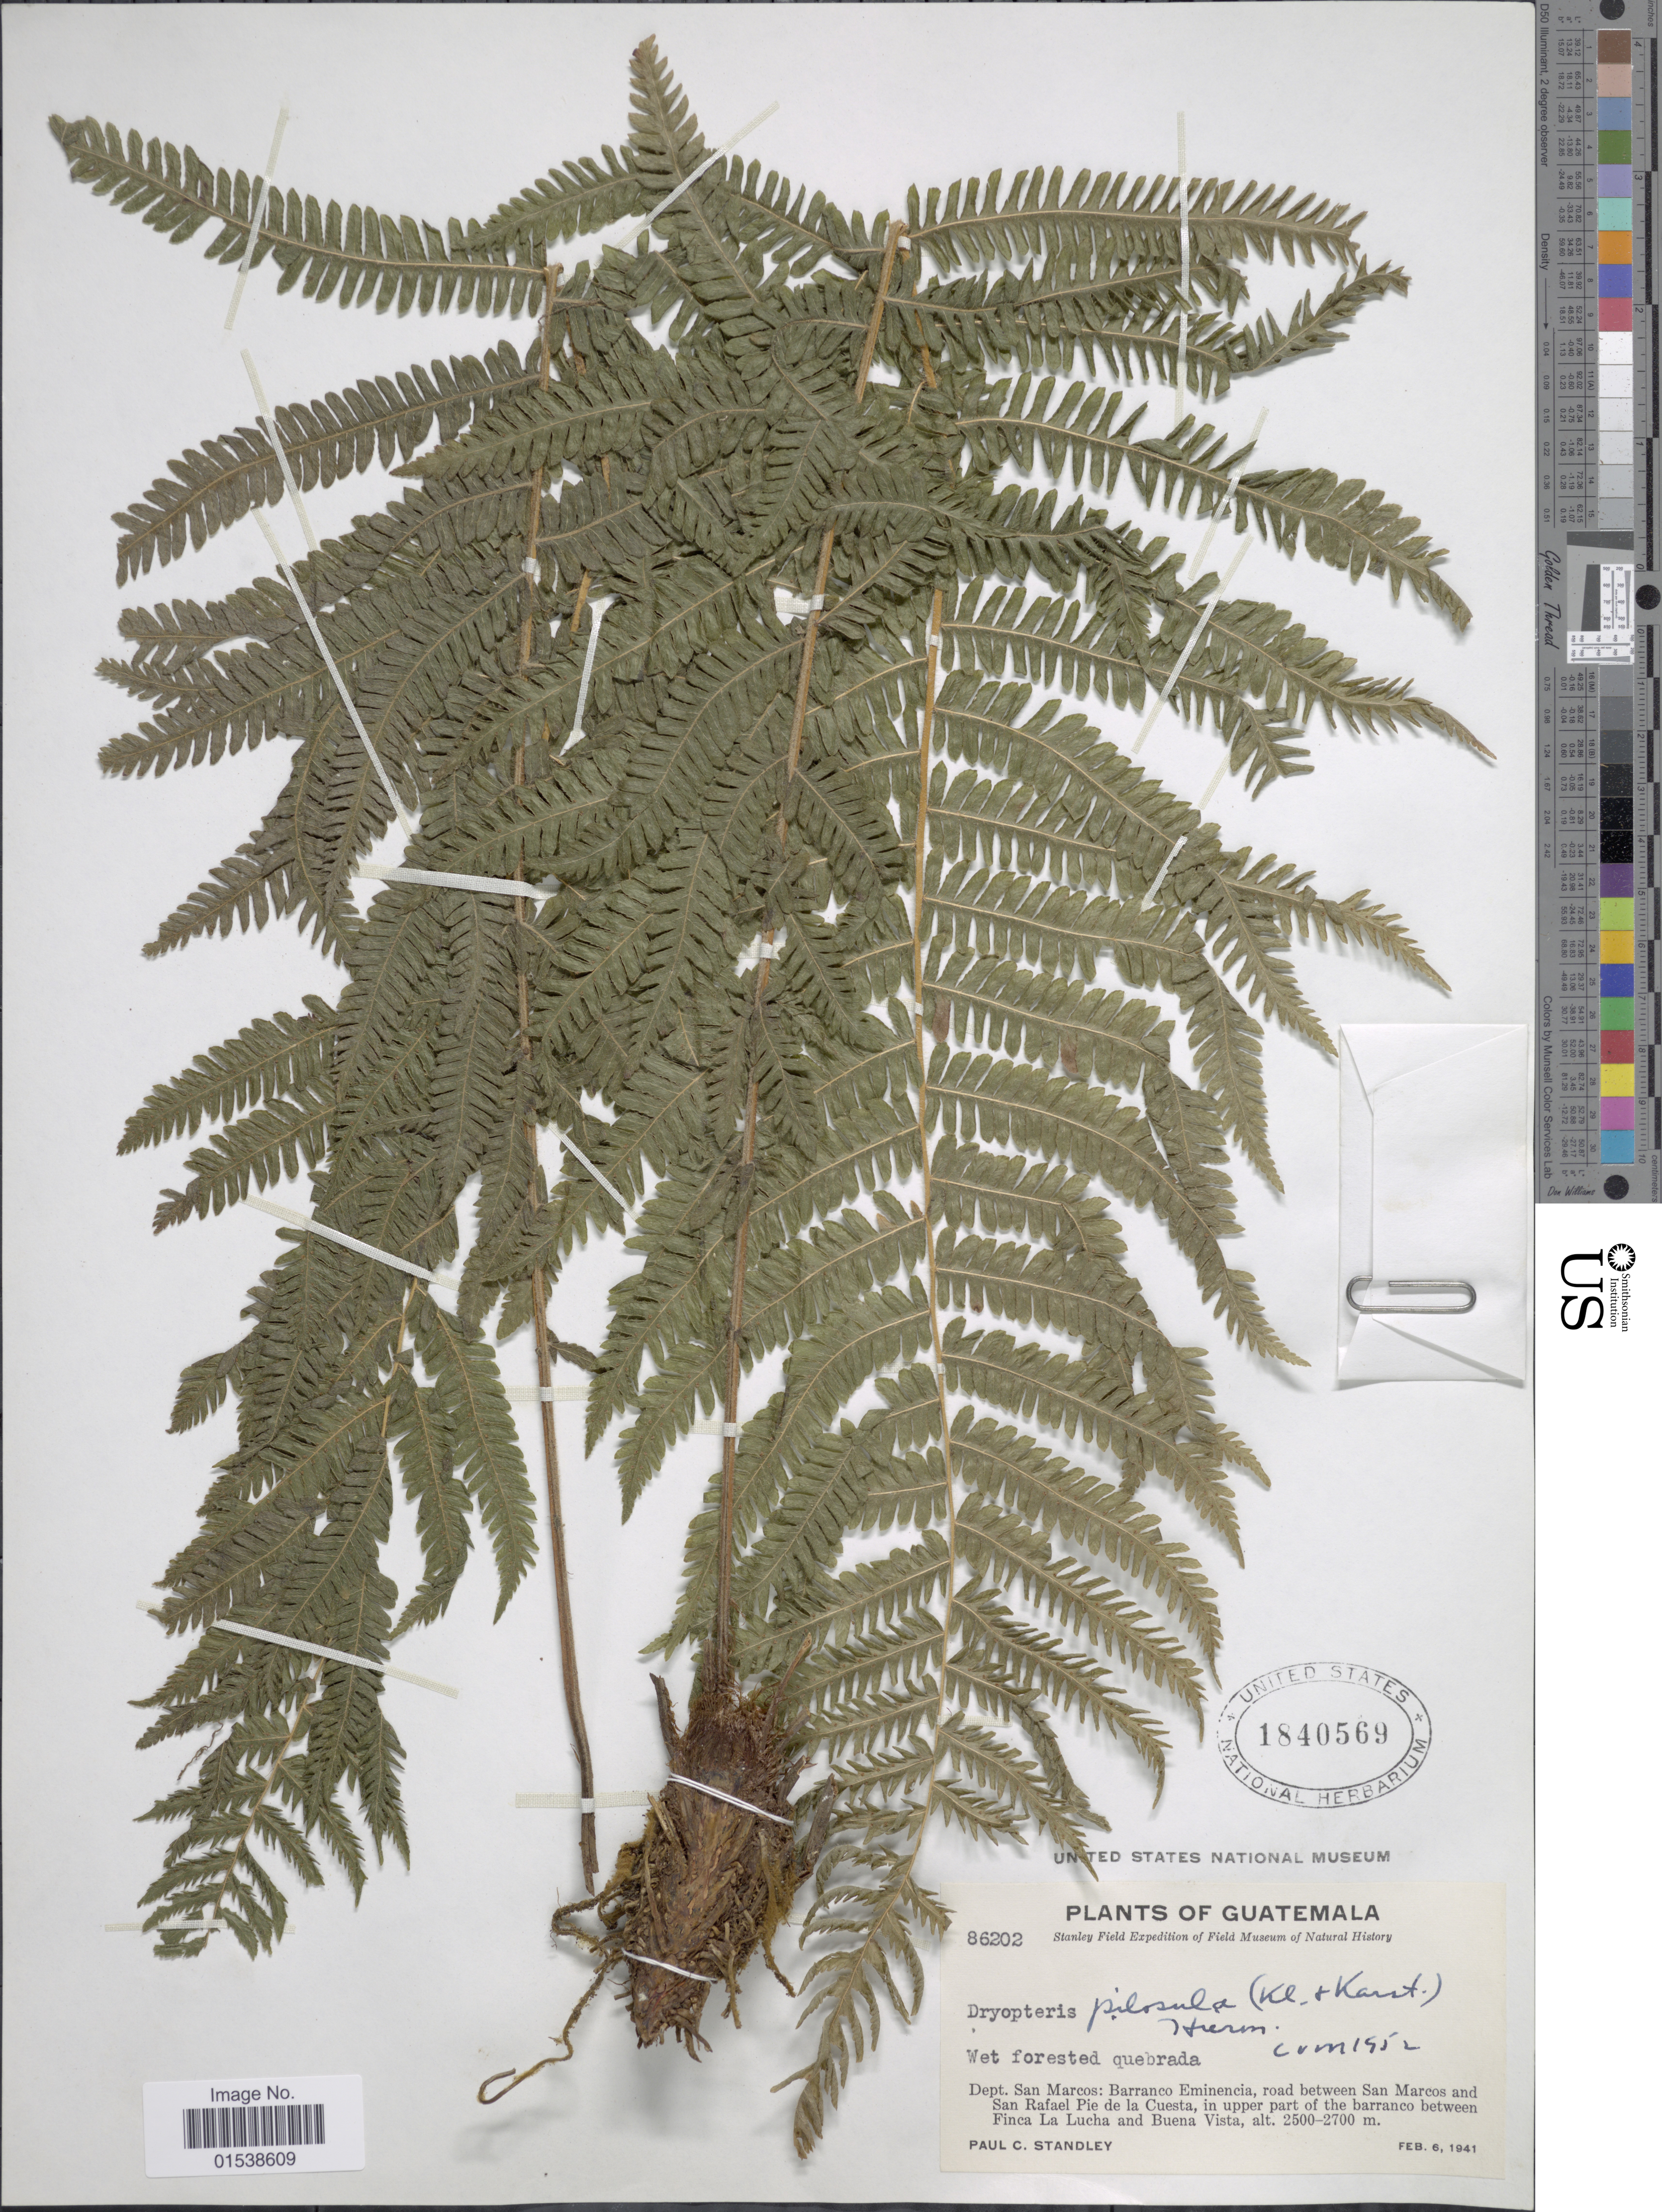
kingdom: Plantae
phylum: Tracheophyta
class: Polypodiopsida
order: Polypodiales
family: Thelypteridaceae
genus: Amauropelta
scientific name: Amauropelta pilosula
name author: (Klotzsch & H. Karst.) Á. Löve & D. Löve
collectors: P. C. Standley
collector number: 86202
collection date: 1941-02-06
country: Guatemala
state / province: San Marcos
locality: Dept. San Marcos: Barranco Eminencia, road between San Marcos and San Rafael Pie de la Cuesta, in upper part of the barranco between Finca La Lucha and Buena Vista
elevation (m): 2500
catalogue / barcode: US 1840569